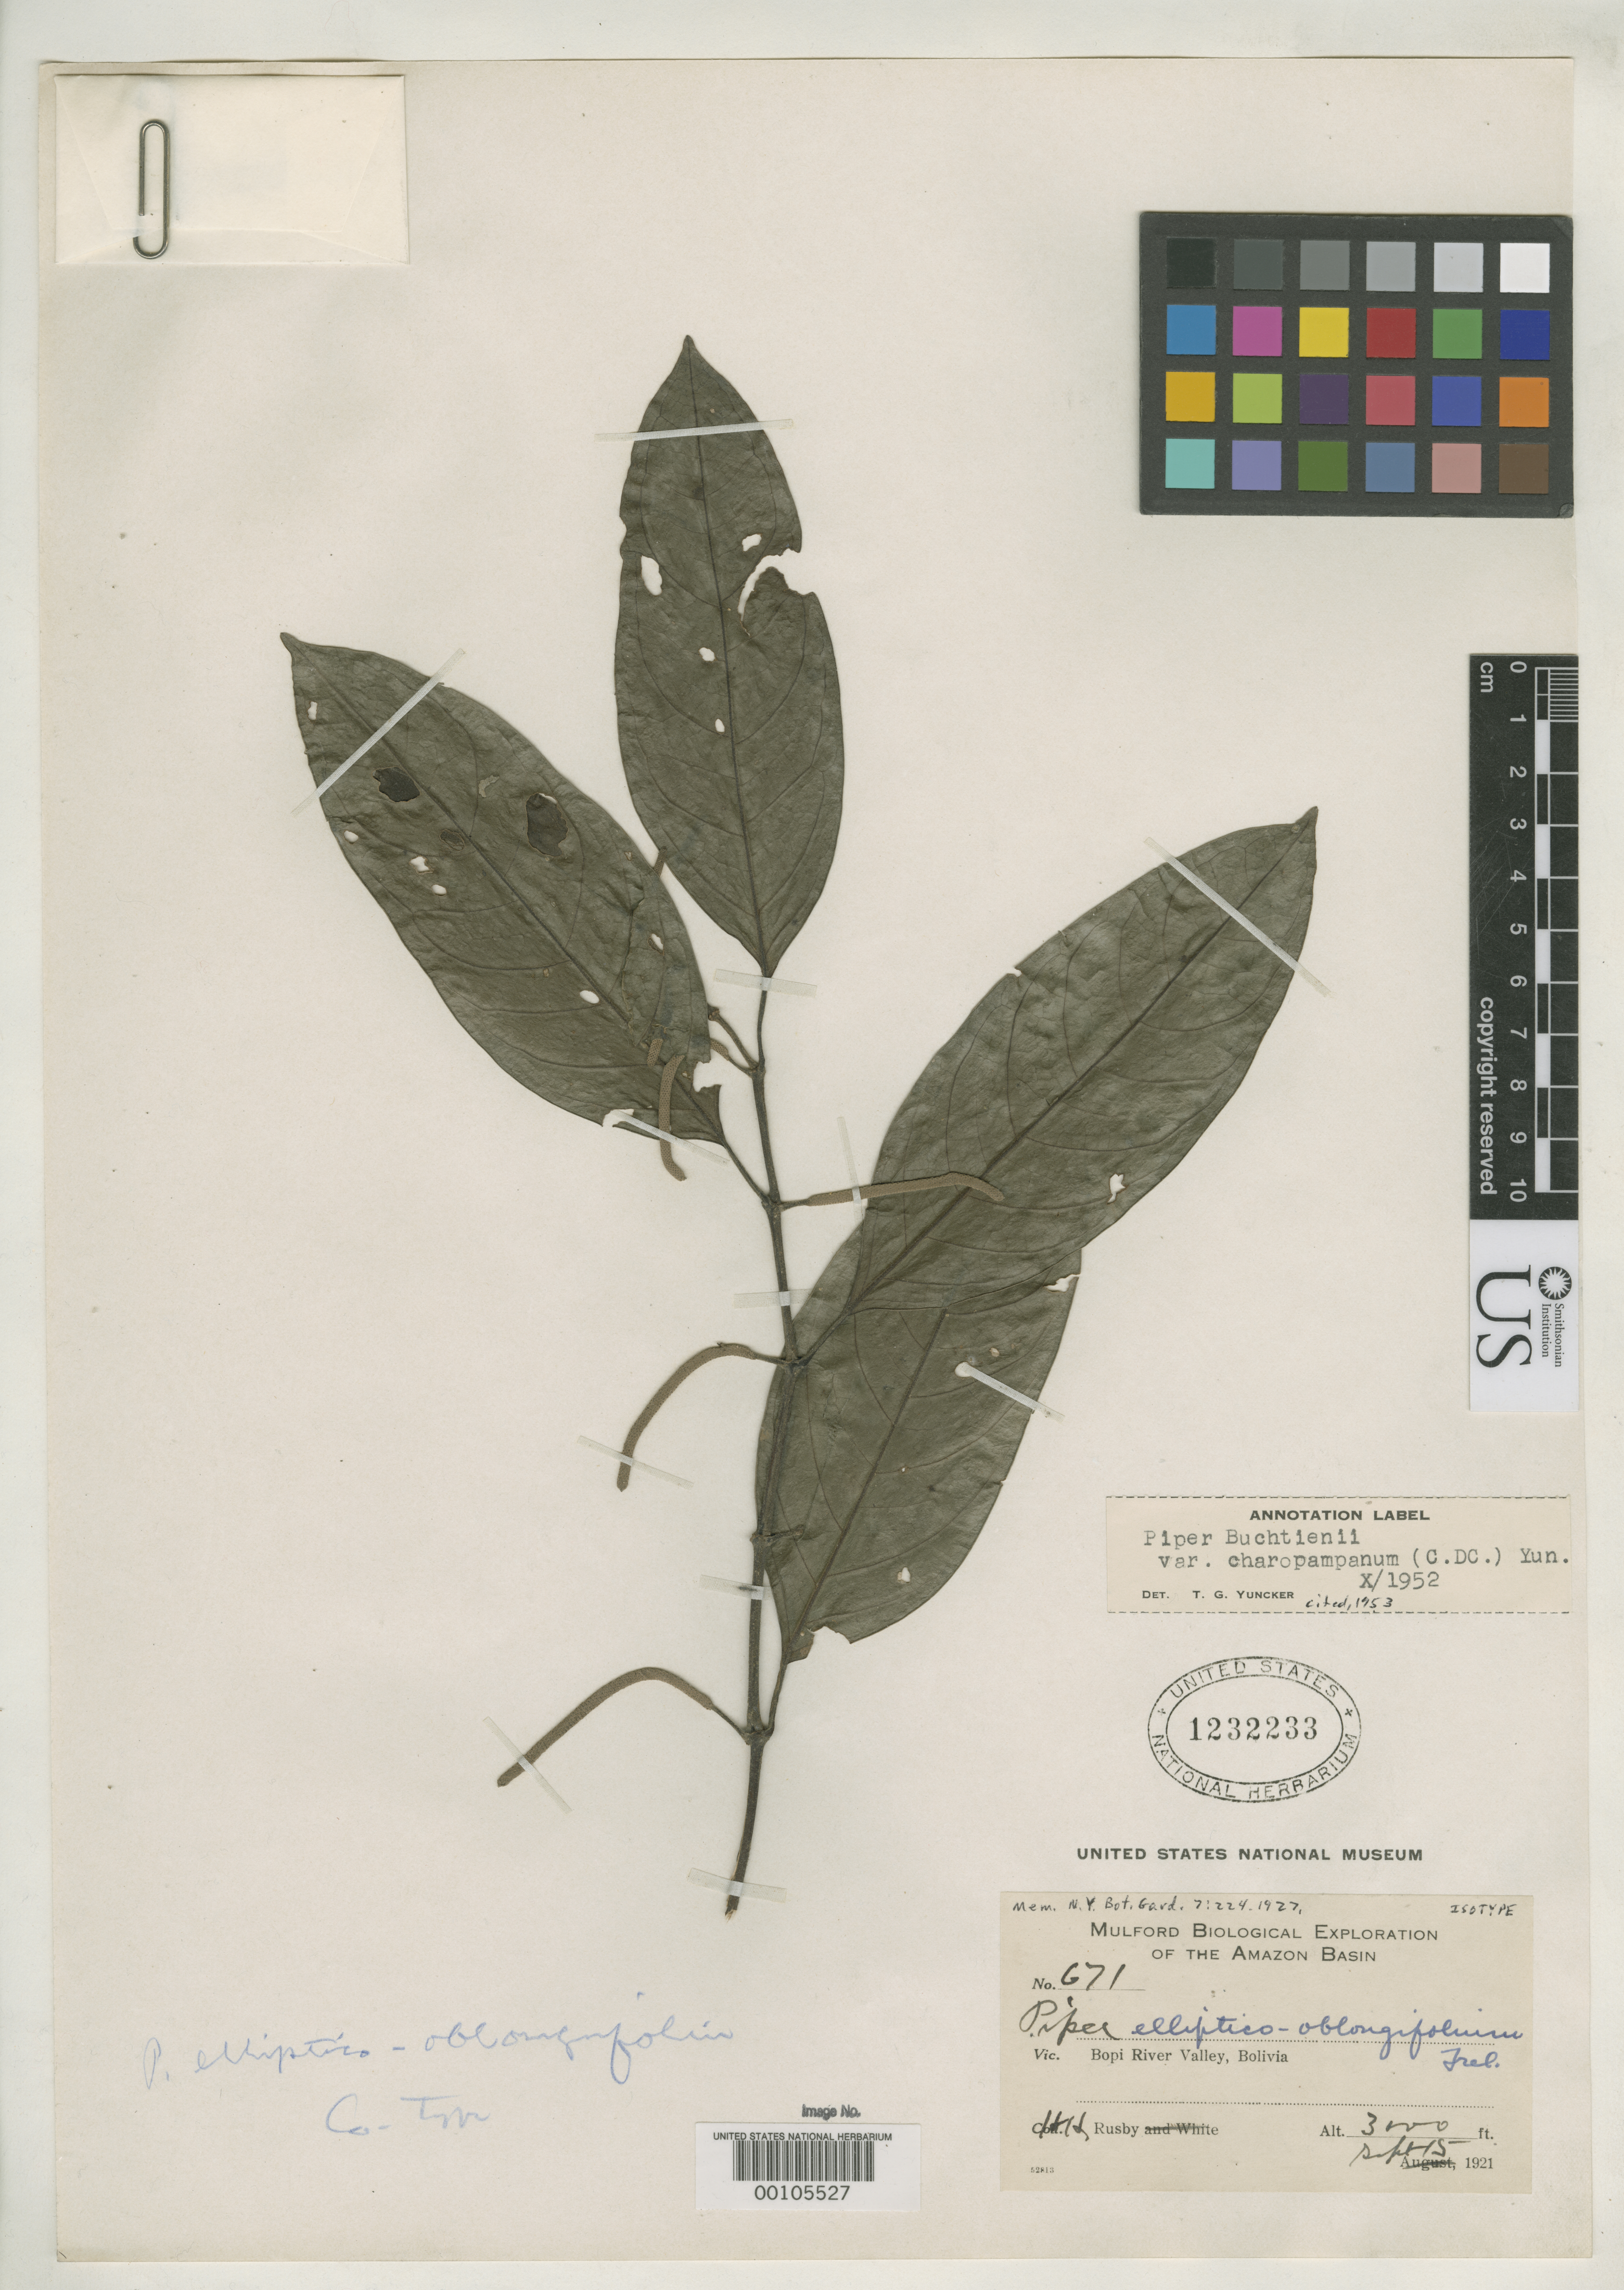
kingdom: Plantae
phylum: Tracheophyta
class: Magnoliopsida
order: Piperales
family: Piperaceae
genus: Piper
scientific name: Piper elliptico-oblongifolium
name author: Trel.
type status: Isotype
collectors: H. H. Rusby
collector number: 671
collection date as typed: Sept 15, 1921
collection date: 1921-09-15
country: Bolivia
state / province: La Paz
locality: Bopi River Valley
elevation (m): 914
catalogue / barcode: US 1232233